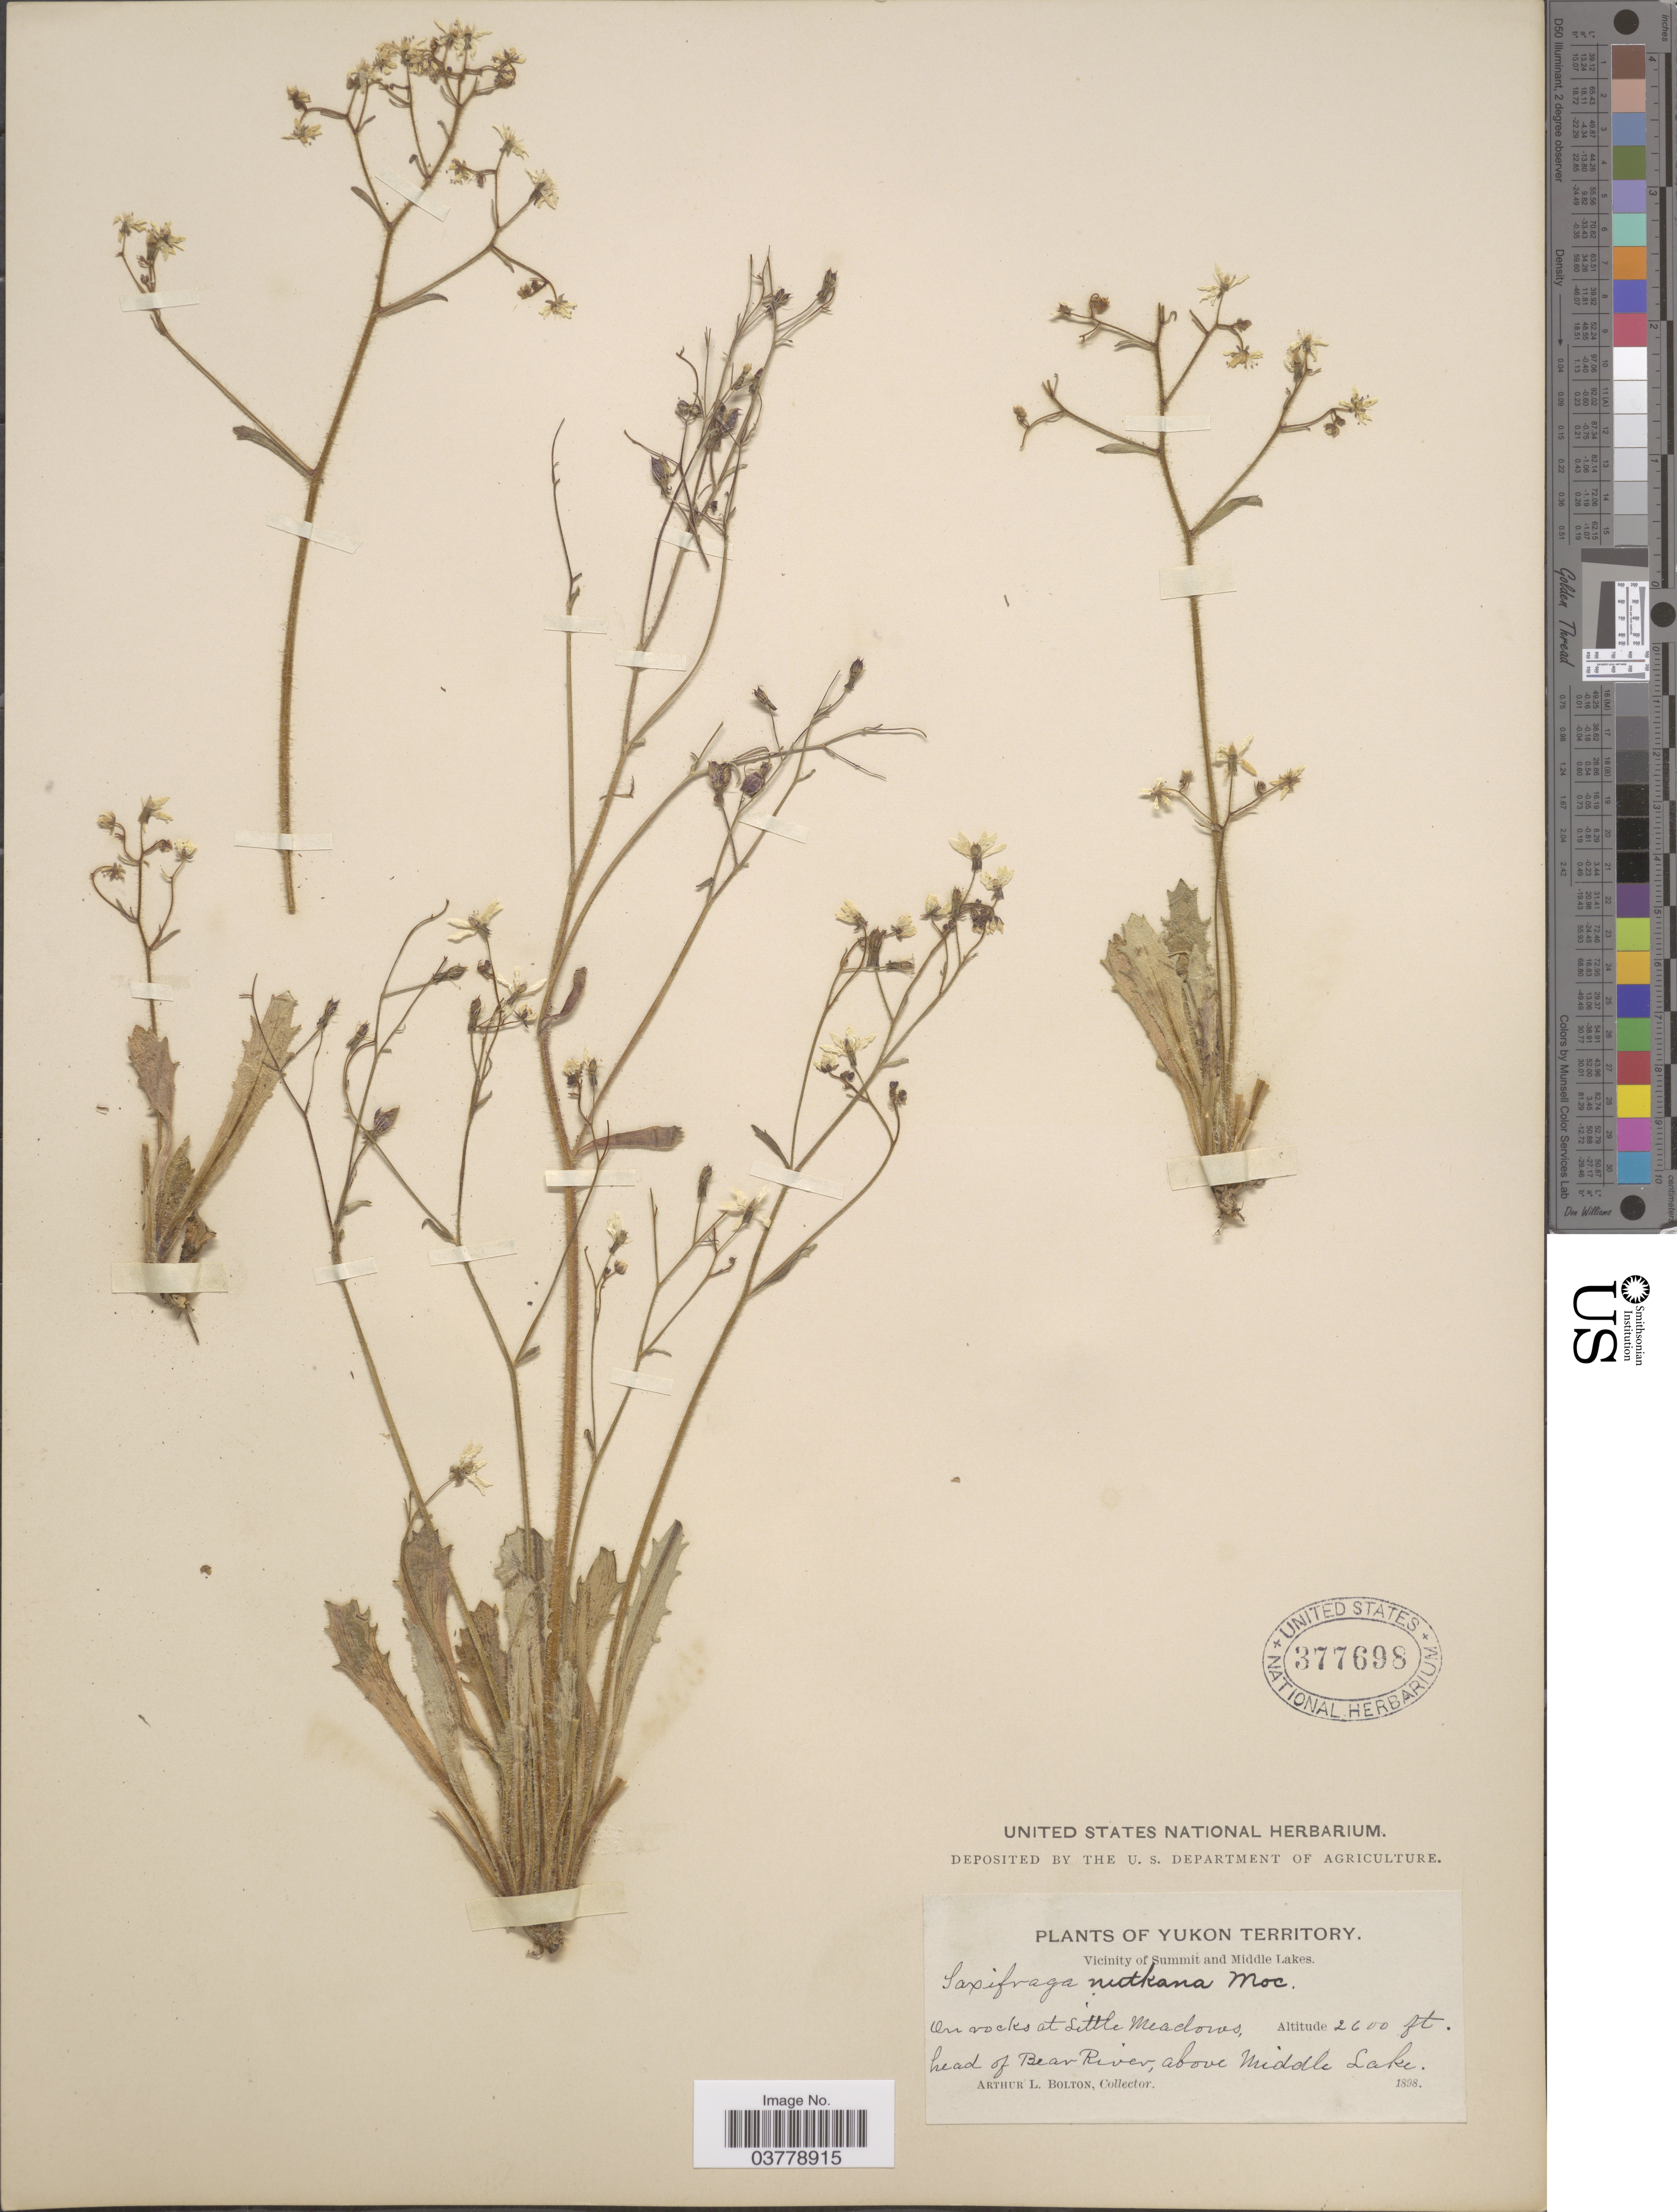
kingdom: Plantae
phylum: Tracheophyta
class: Magnoliopsida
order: Saxifragales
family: Saxifragaceae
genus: Micranthes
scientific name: Micranthes ferruginea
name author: (Graham) Brouillet & Gornall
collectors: A. Bolton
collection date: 1898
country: Canada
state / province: Yukon Territory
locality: Vicinity of Summit and Middle Lakes. On rocks at Little Meadows, head of Bear River, above Middle Lake.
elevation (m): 792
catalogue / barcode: US 377698